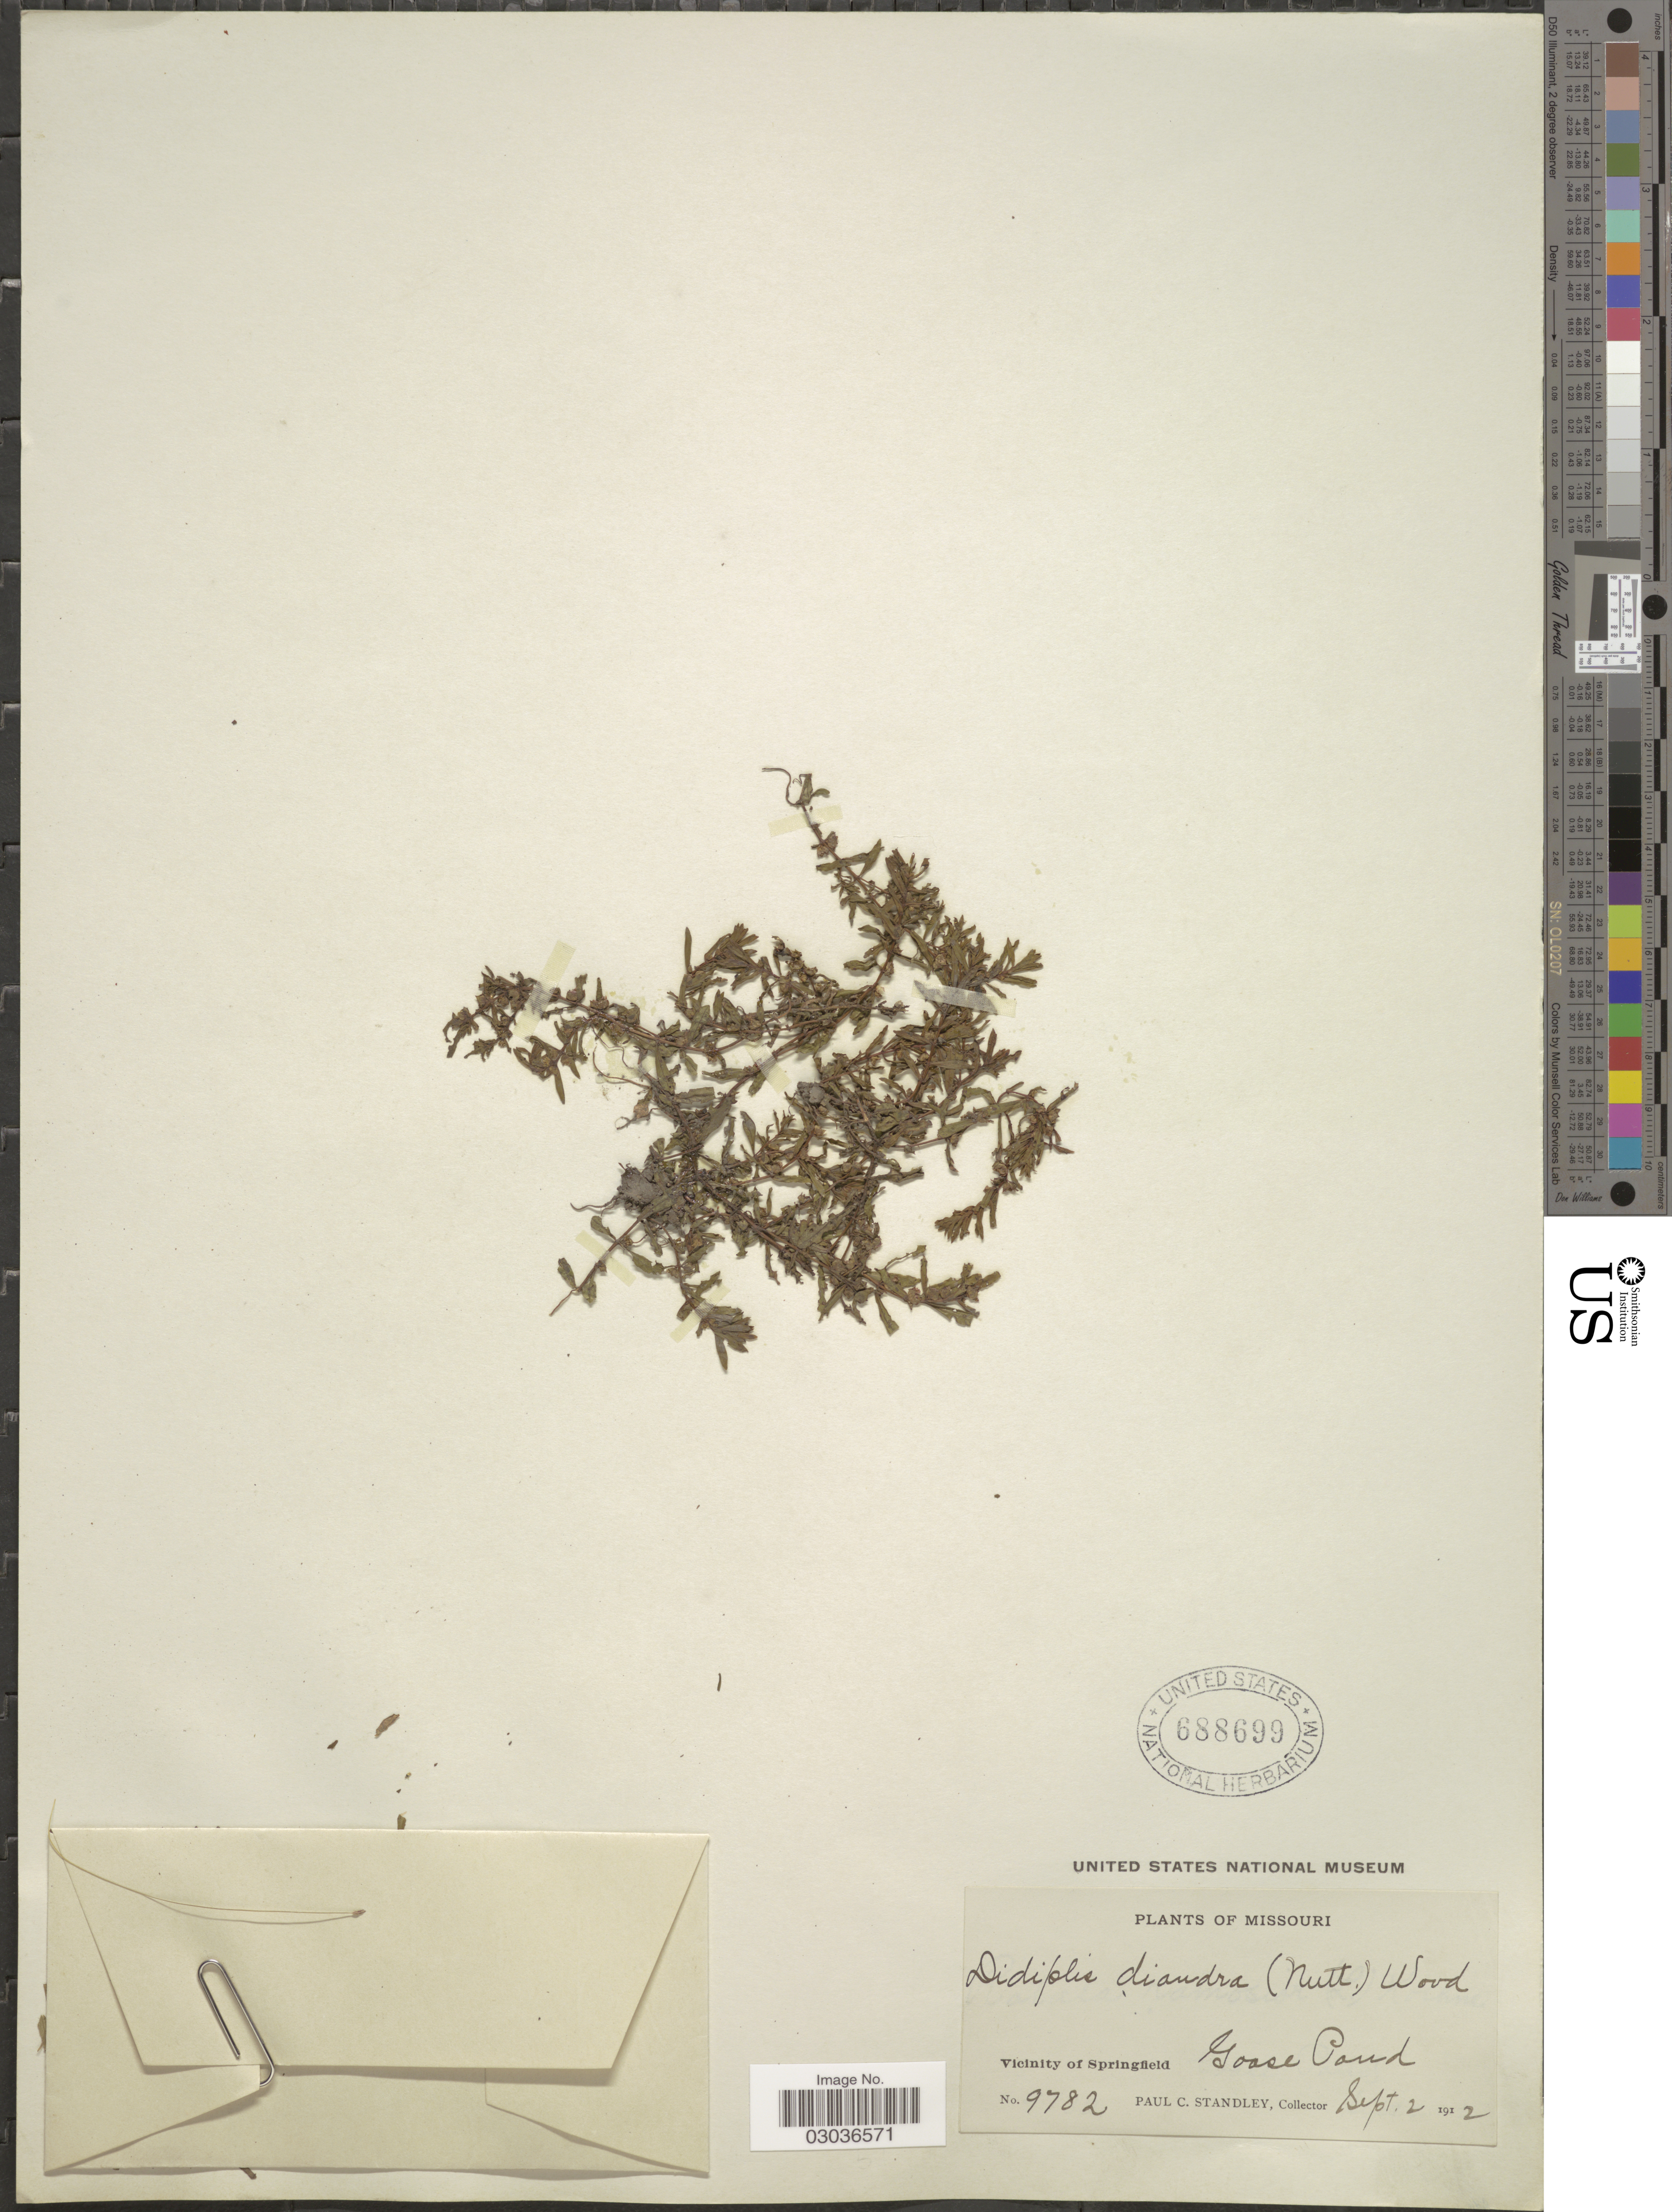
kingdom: Plantae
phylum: Tracheophyta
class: Magnoliopsida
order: Myrtales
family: Lythraceae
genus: Didiplis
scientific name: Didiplis diandra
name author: (Nutt. ex DC.) Alph. Wood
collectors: P. C. Standley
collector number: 9782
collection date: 1912-09-02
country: United States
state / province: Missouri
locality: Vicinity of Springfield. Goose Pond.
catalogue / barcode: US 688699